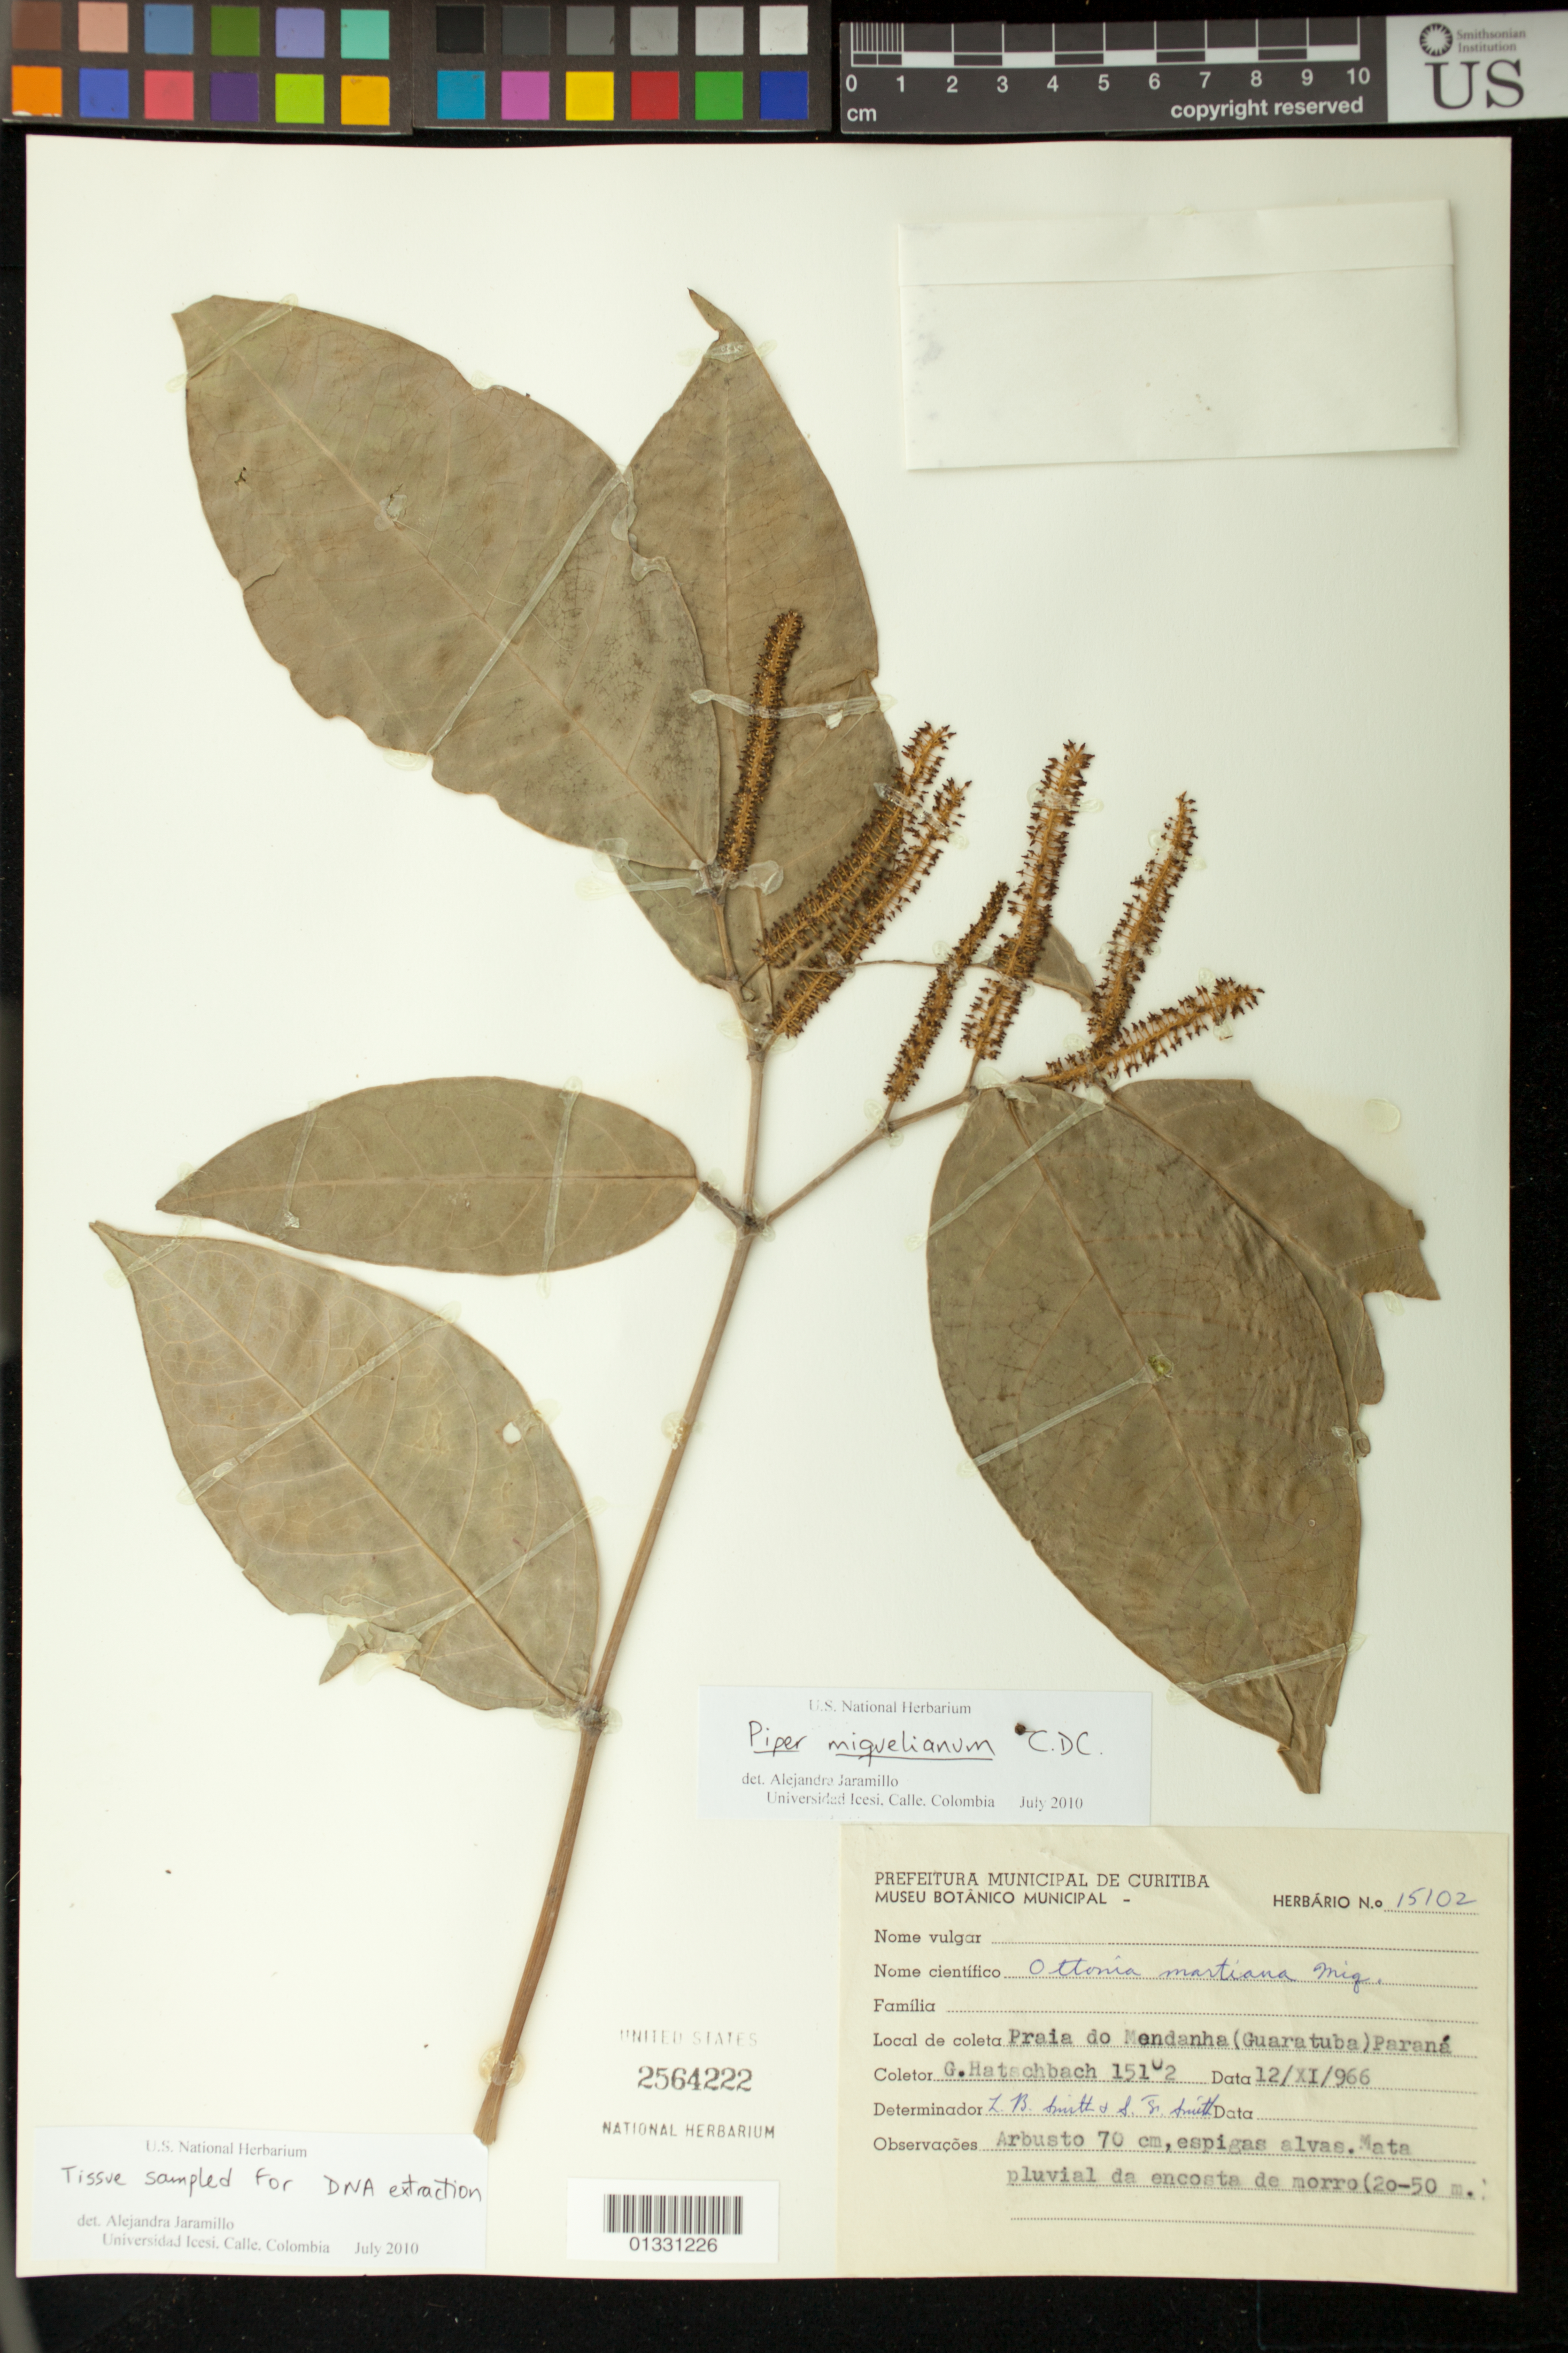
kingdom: Plantae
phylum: Tracheophyta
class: Magnoliopsida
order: Piperales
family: Piperaceae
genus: Piper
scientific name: Piper martianum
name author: Kunth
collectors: G. Hatschbach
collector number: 15102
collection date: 1966-11-12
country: Brazil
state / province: São Paulo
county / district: Guaratuba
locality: Praia do Mendanha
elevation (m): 20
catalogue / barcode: US 2564222